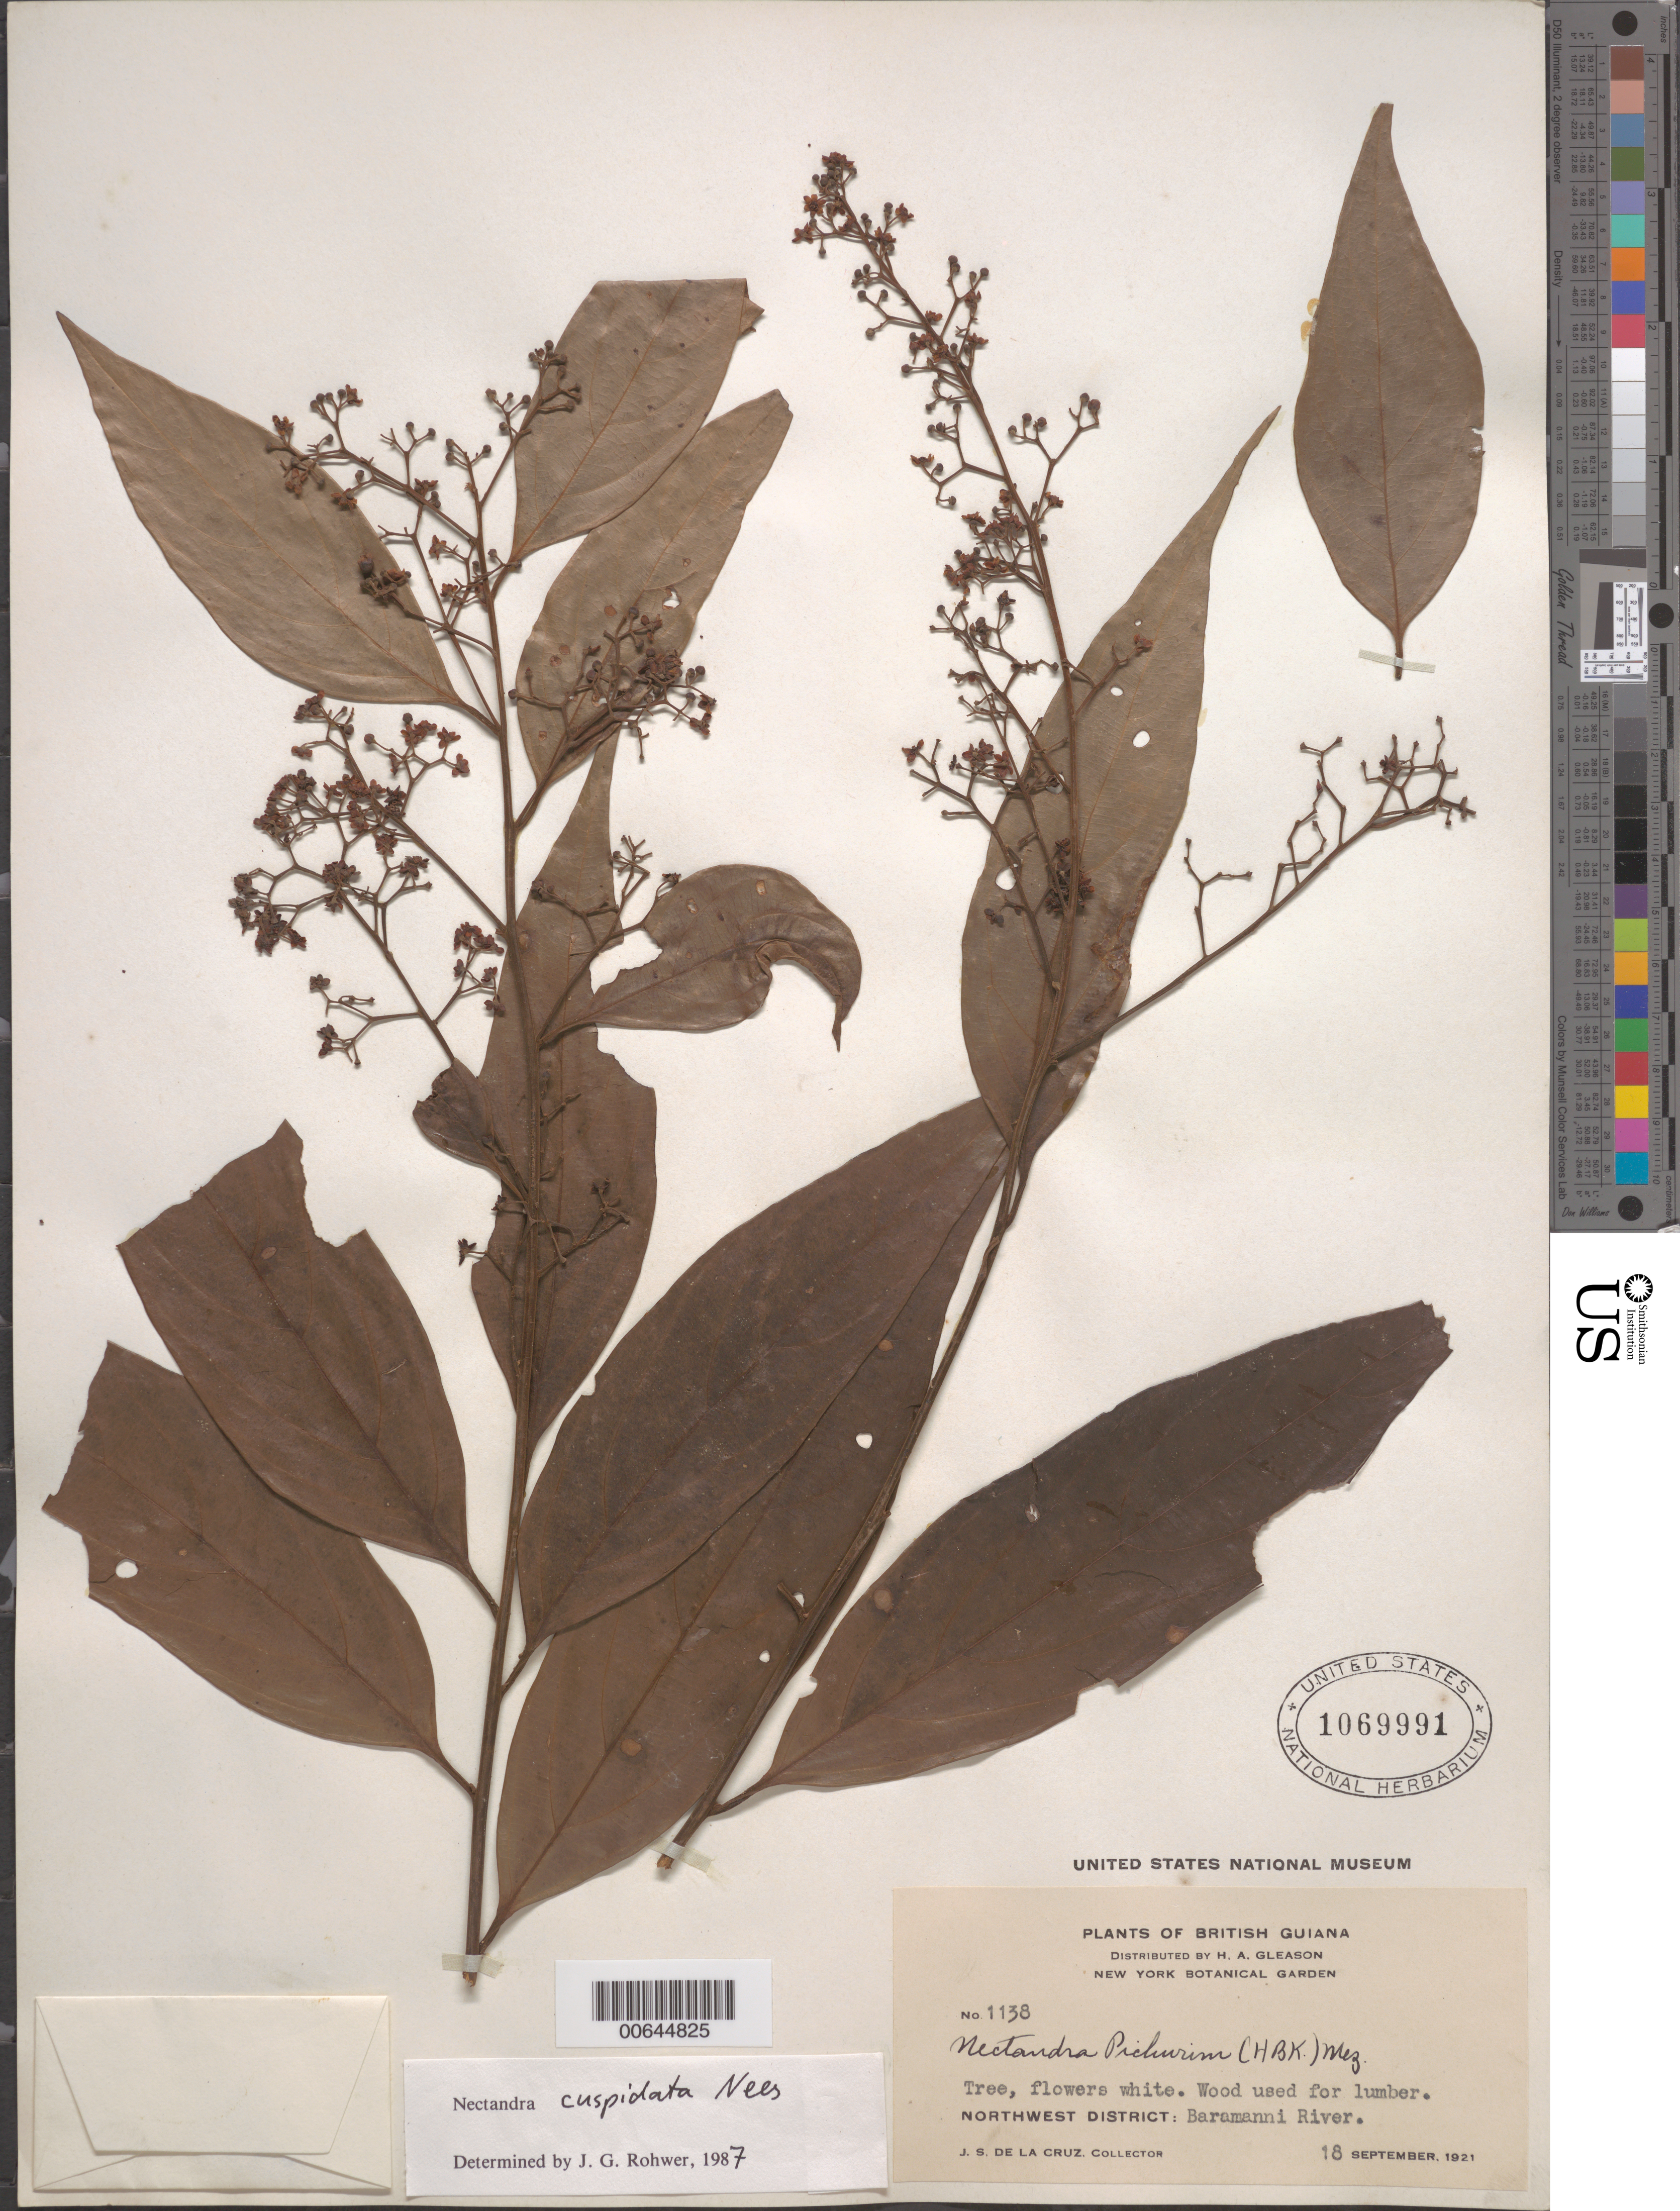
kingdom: Plantae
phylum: Tracheophyta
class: Magnoliopsida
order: Laurales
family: Lauraceae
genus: Nectandra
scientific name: Nectandra cuspidata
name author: Nees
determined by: Rohwer, J. G.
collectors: J. S. de la Cruz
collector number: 1138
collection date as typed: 18-Sep-21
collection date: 1921-09-18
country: Guyana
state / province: Barima-Waini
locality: Baramanni River, NW District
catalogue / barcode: US 1069991